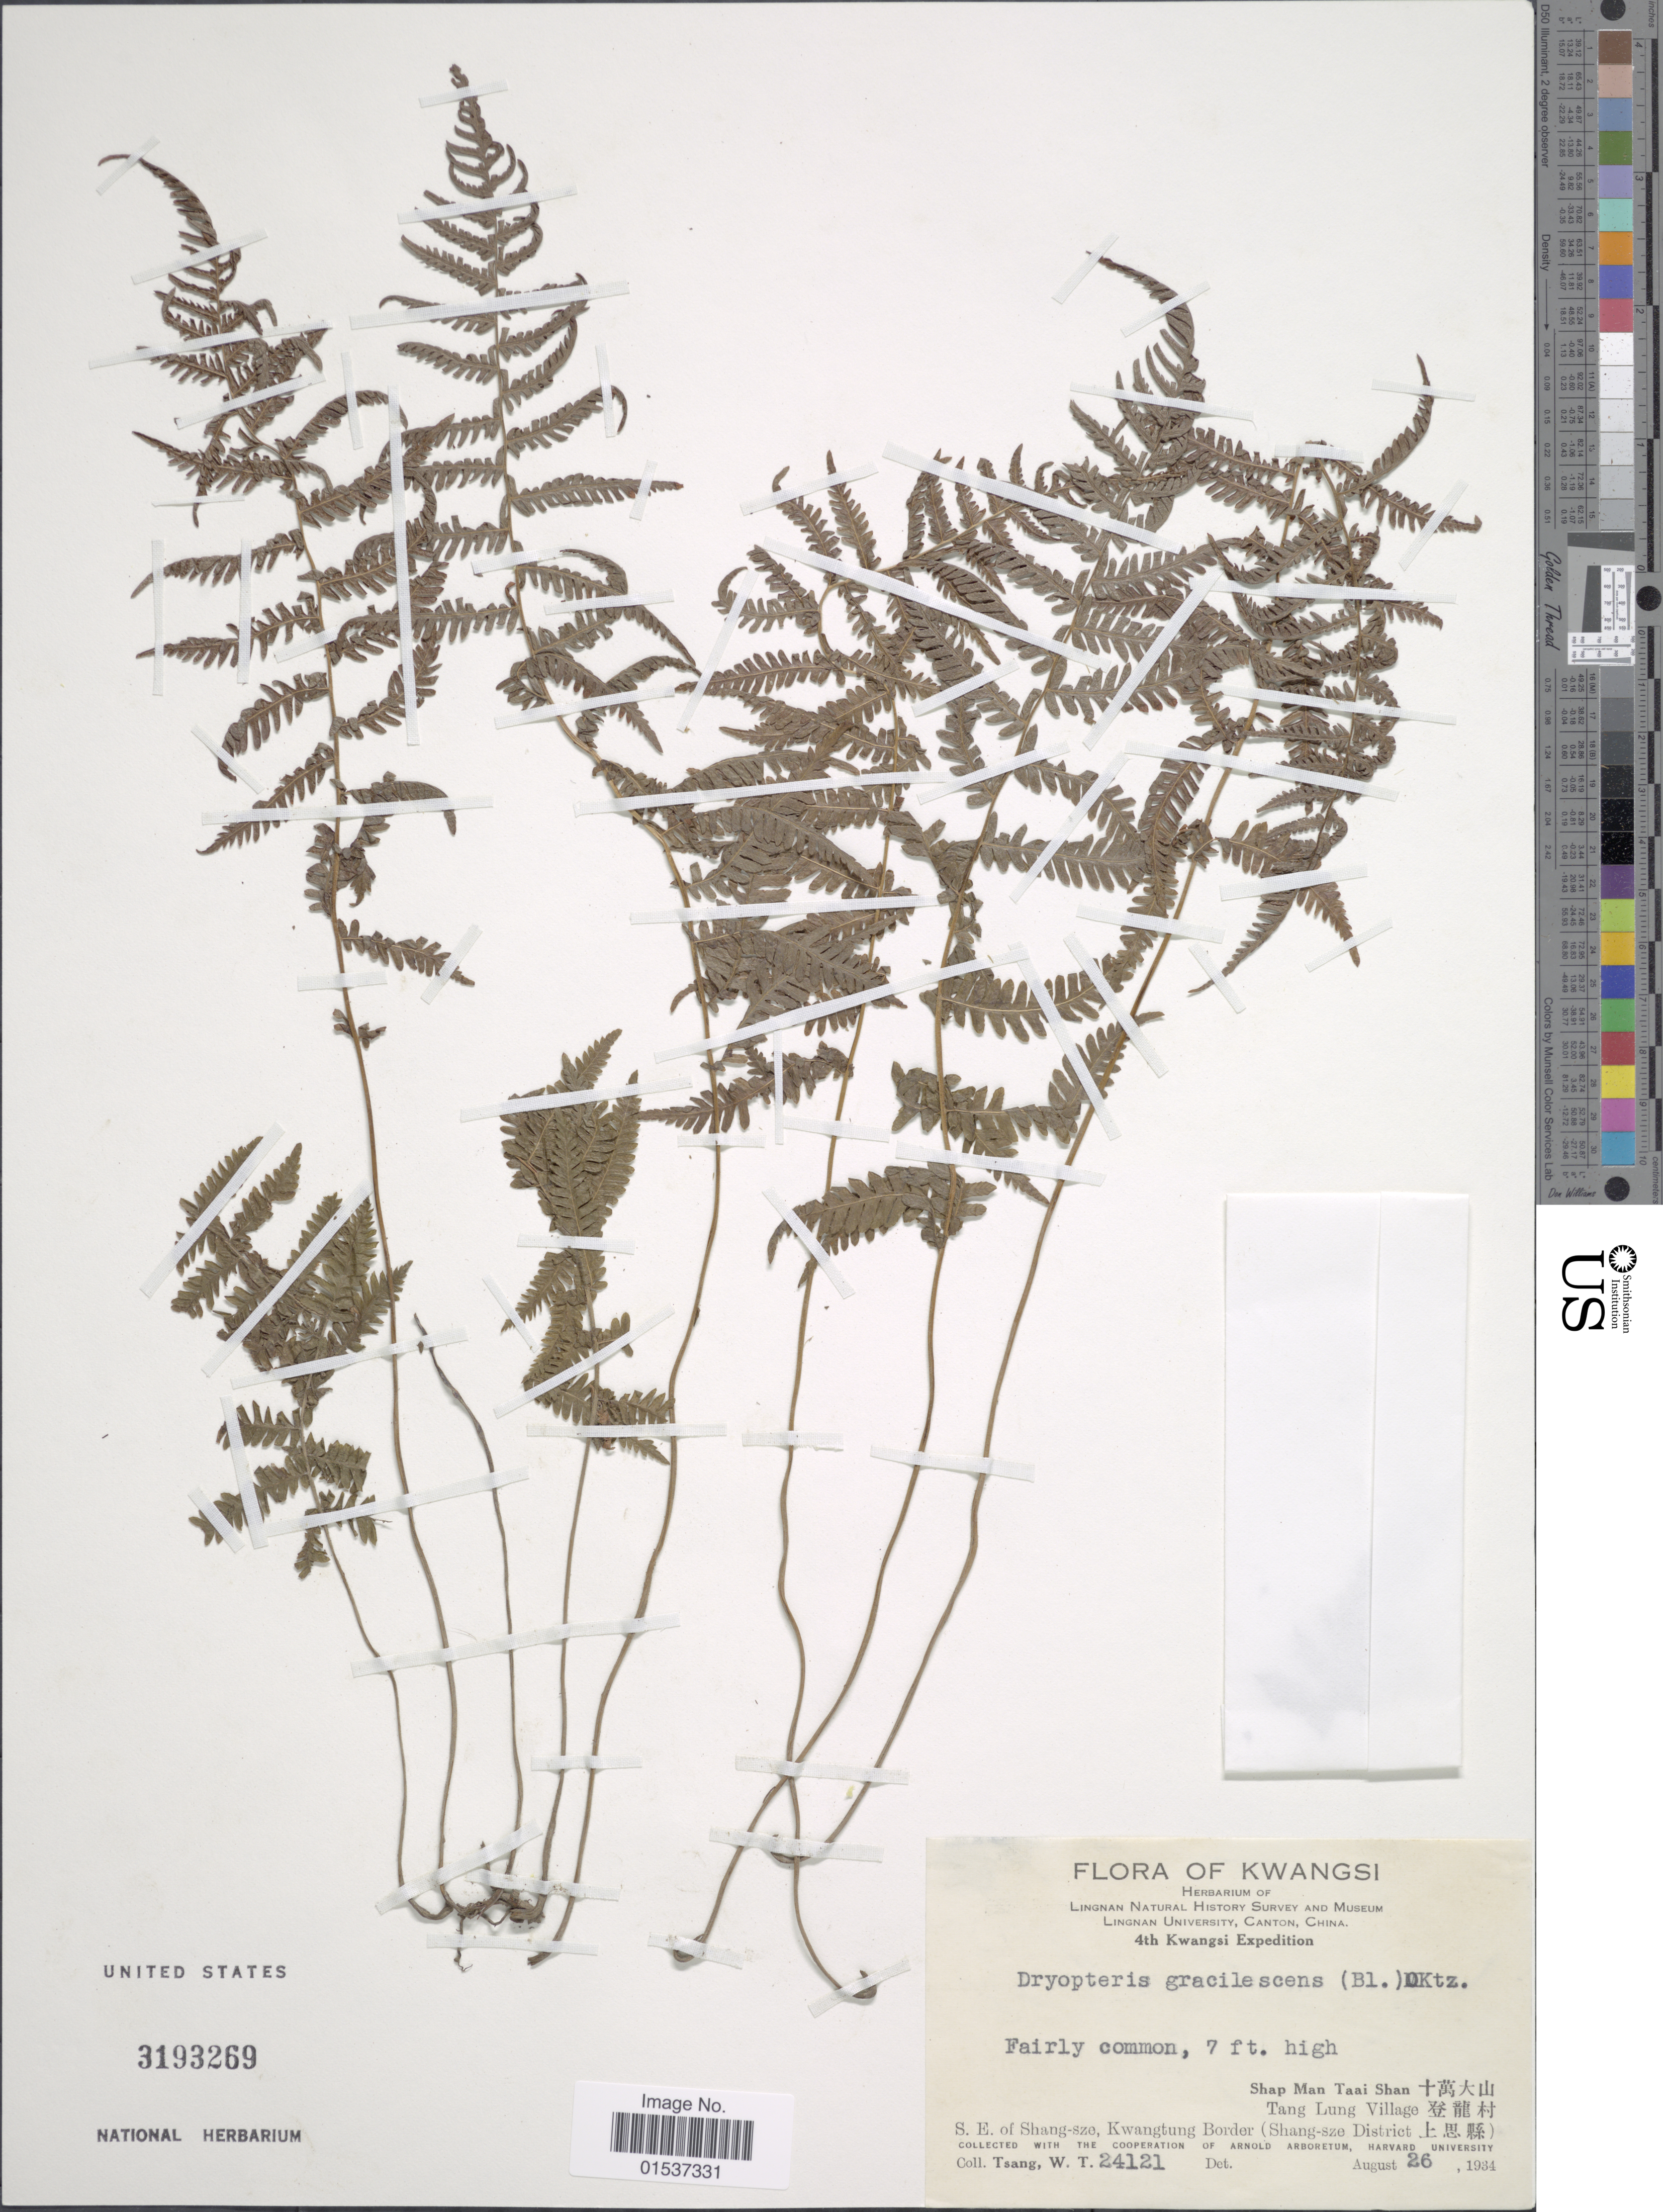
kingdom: Plantae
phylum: Tracheophyta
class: Polypodiopsida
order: Polypodiales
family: Thelypteridaceae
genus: Metathelypteris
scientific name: Metathelypteris gracilescens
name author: (Blume) Ching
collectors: W. T. Tsang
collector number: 24121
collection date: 1934-08-26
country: China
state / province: Guangxi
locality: Kwangsi, Shap Man Taai Shan X, Tang Lung Village X. S.E. of Shang-sze, Kwangtung Border (Shang-sze District X).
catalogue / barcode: US 3193269